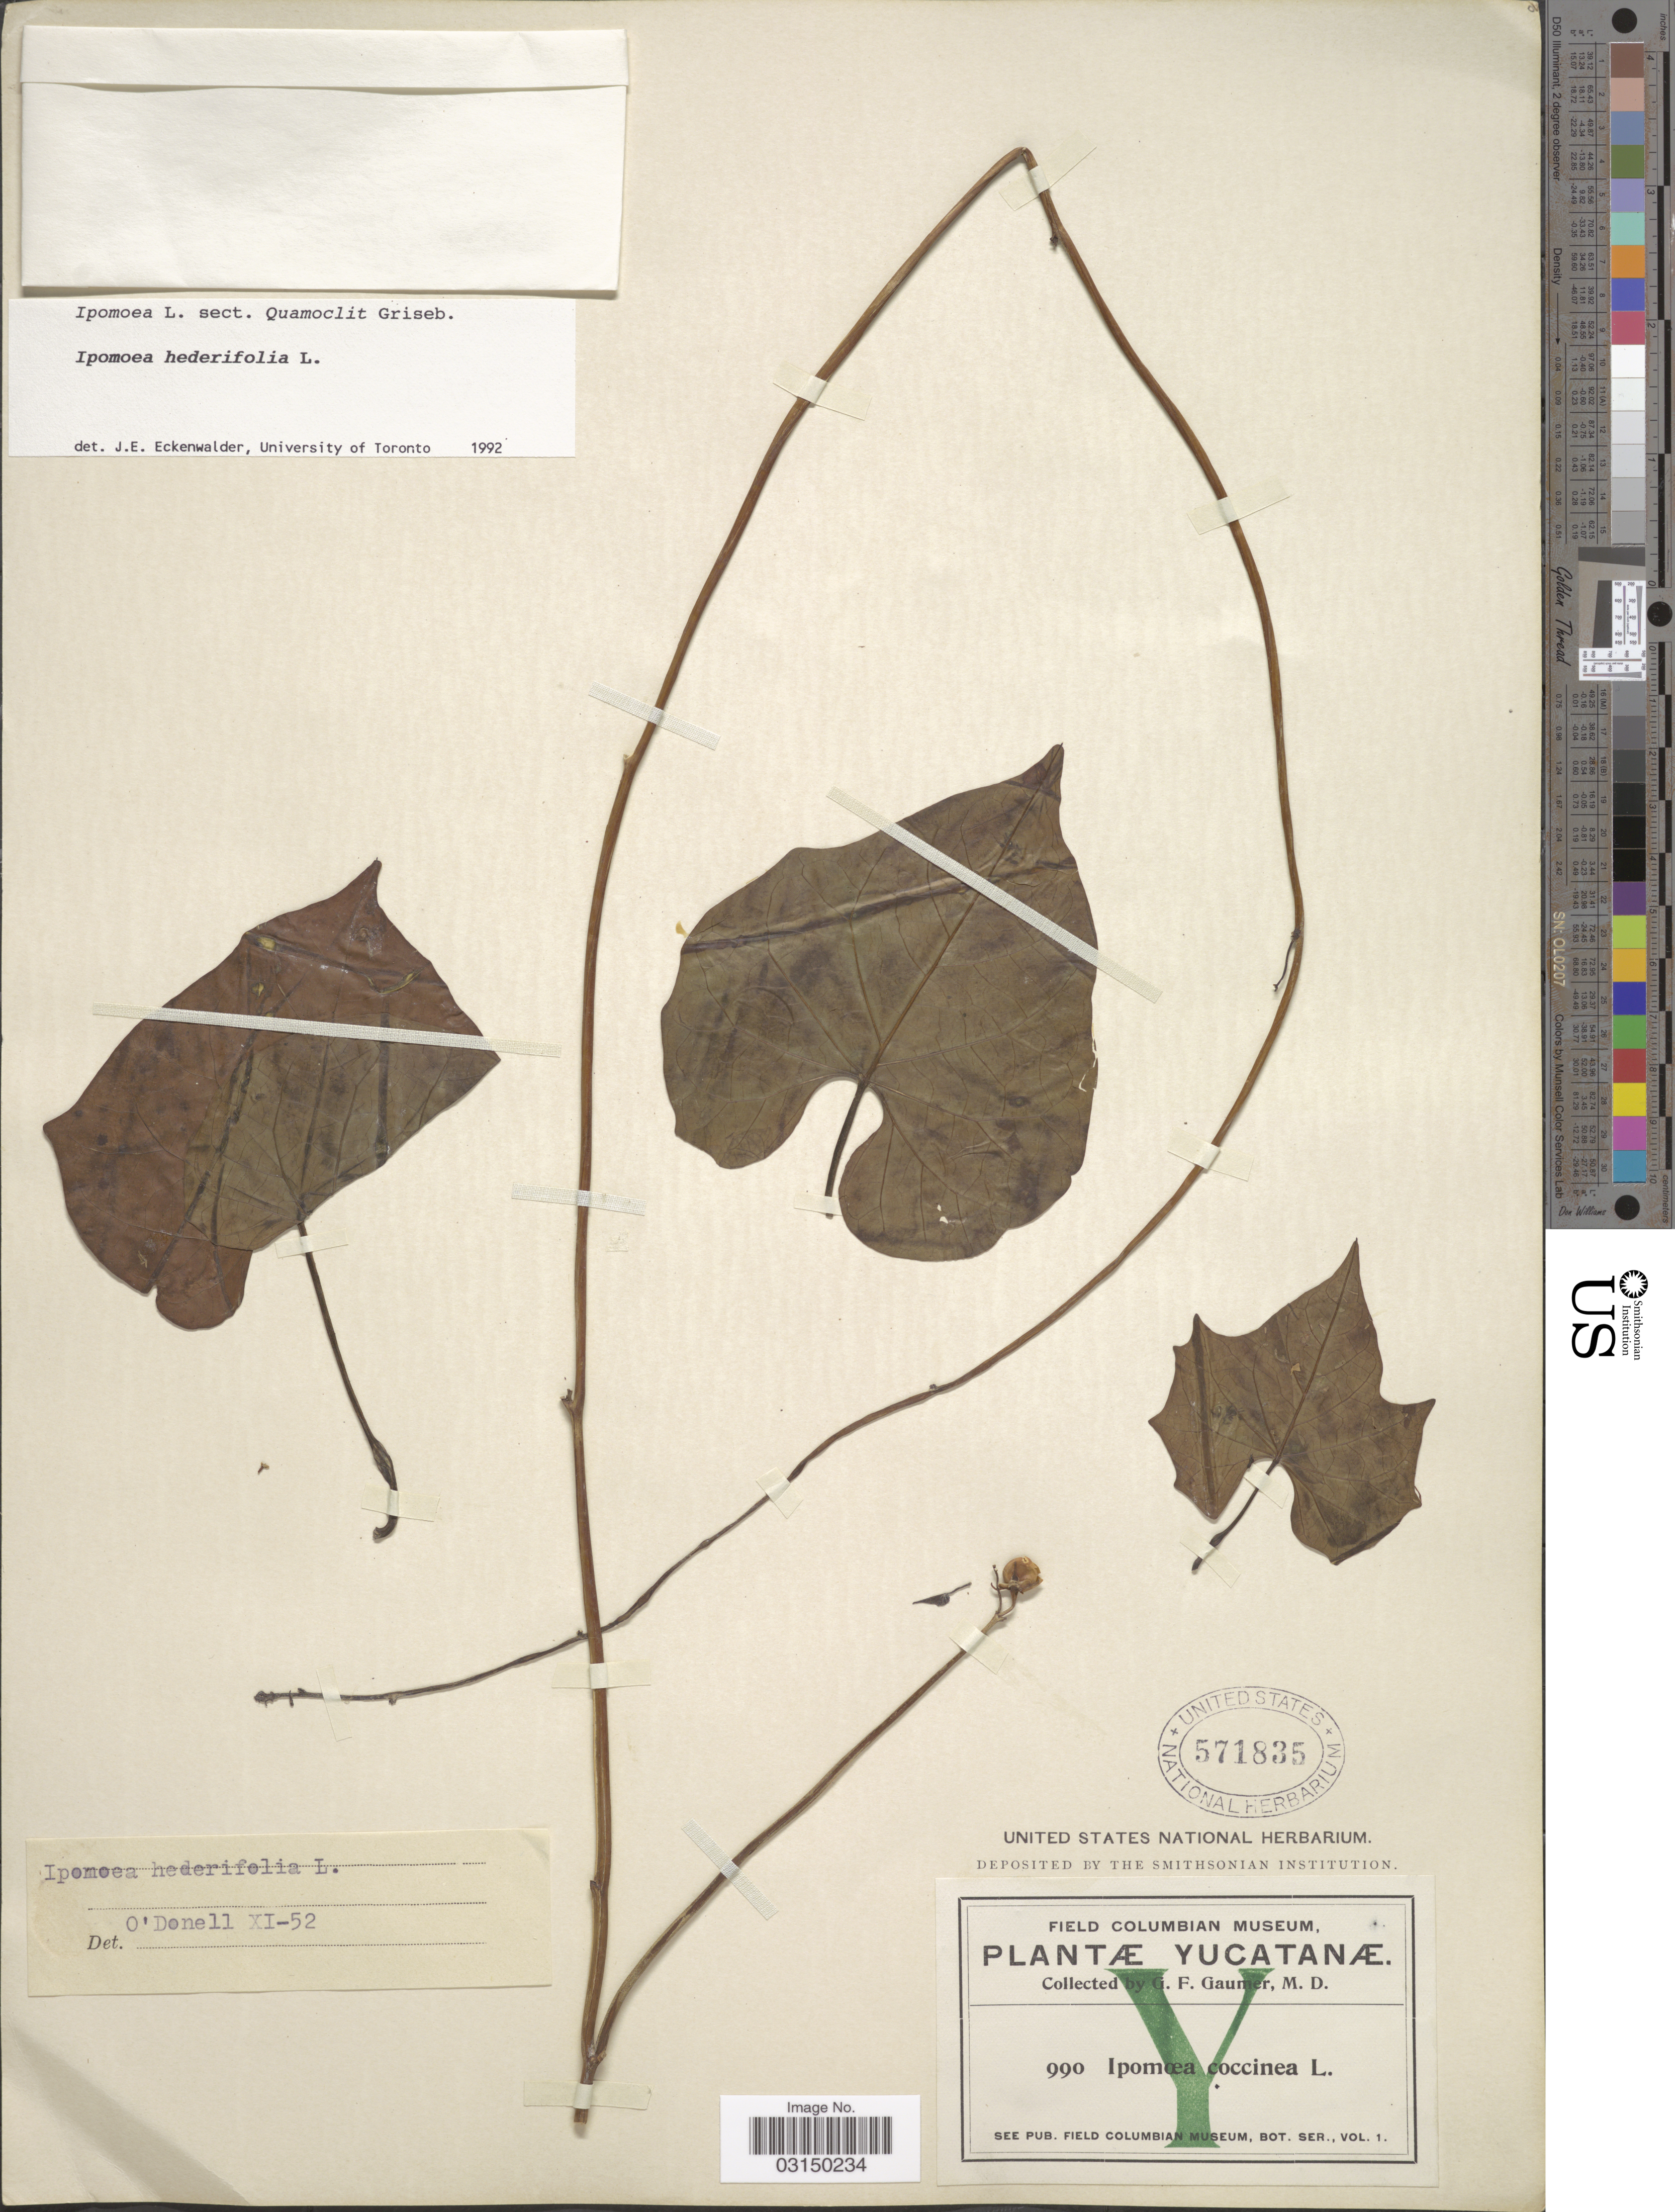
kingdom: Plantae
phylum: Tracheophyta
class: Magnoliopsida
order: Solanales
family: Convolvulaceae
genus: Ipomoea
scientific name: Ipomoea hederifolia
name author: L.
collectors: G. F. Gaumer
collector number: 990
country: Mexico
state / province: Yucatán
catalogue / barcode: US 571835